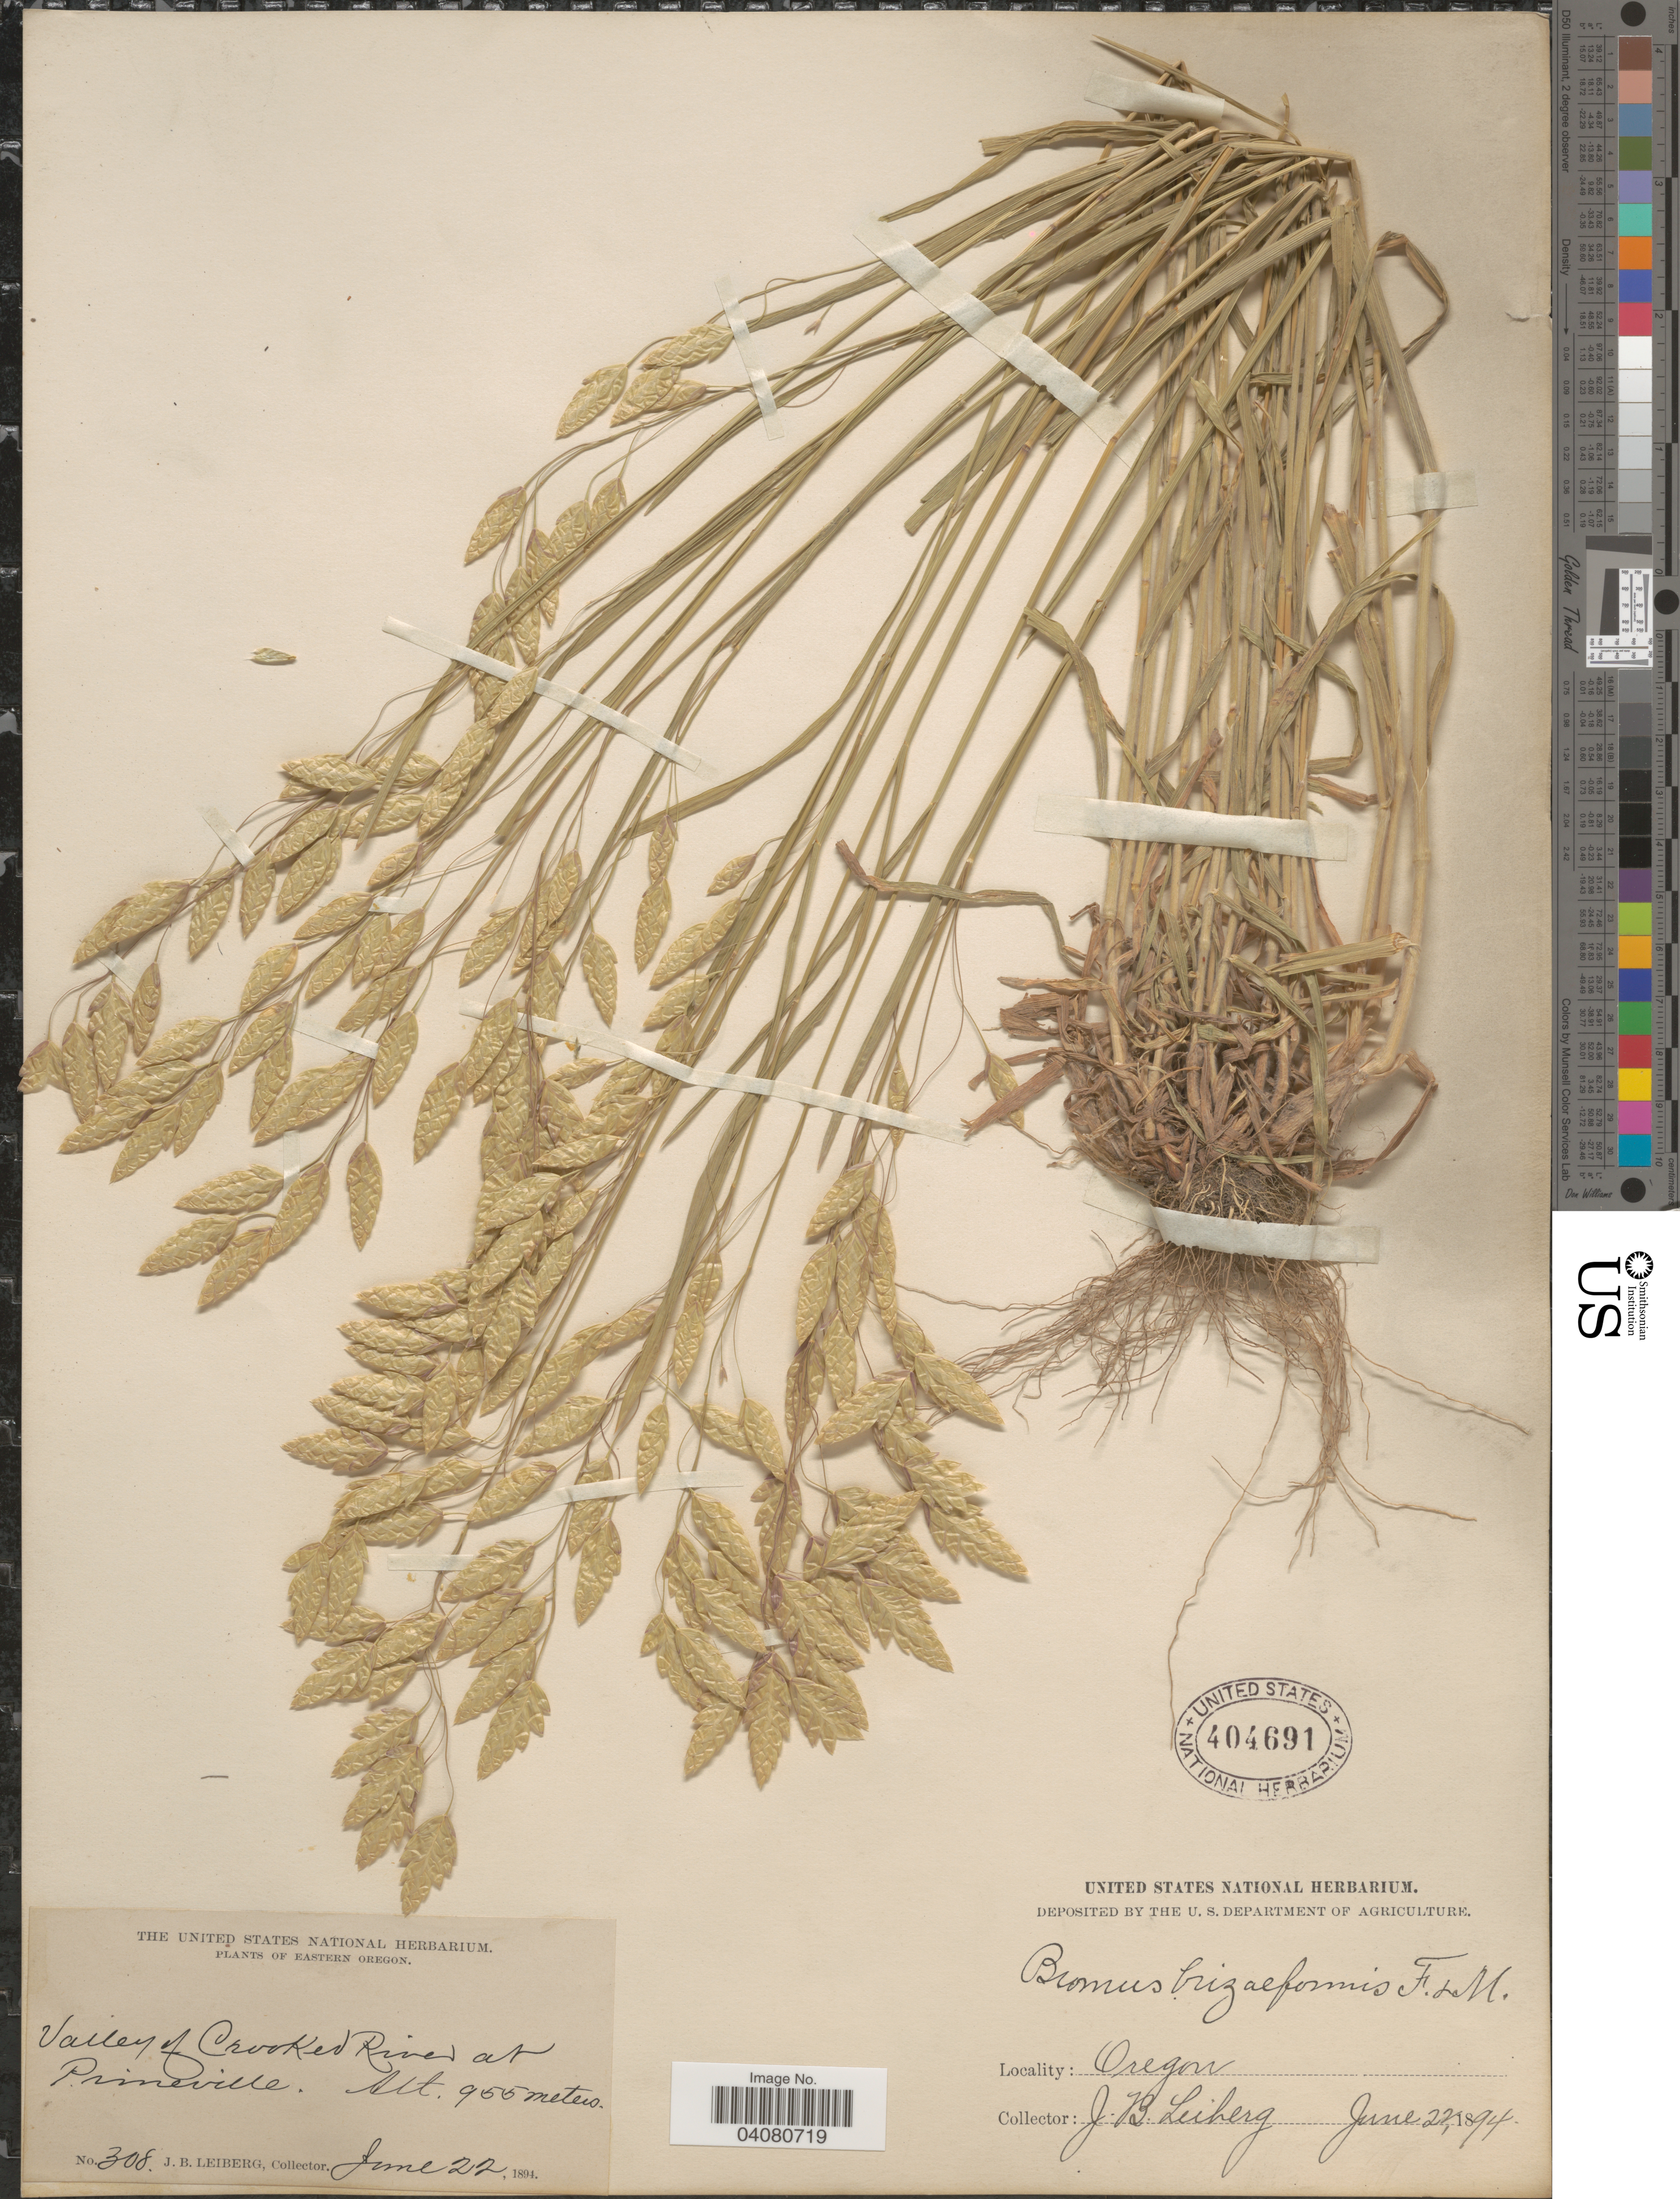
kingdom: Plantae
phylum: Tracheophyta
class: Liliopsida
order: Poales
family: Poaceae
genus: Bromus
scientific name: Bromus briziformis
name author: Fisch. & C.A. Mey.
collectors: J. B. Leiberg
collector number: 308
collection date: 1894-06-22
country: United States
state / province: Oregon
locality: Eastern Oregon. Valley of Crooked River at Prineville.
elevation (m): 955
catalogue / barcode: US 404691